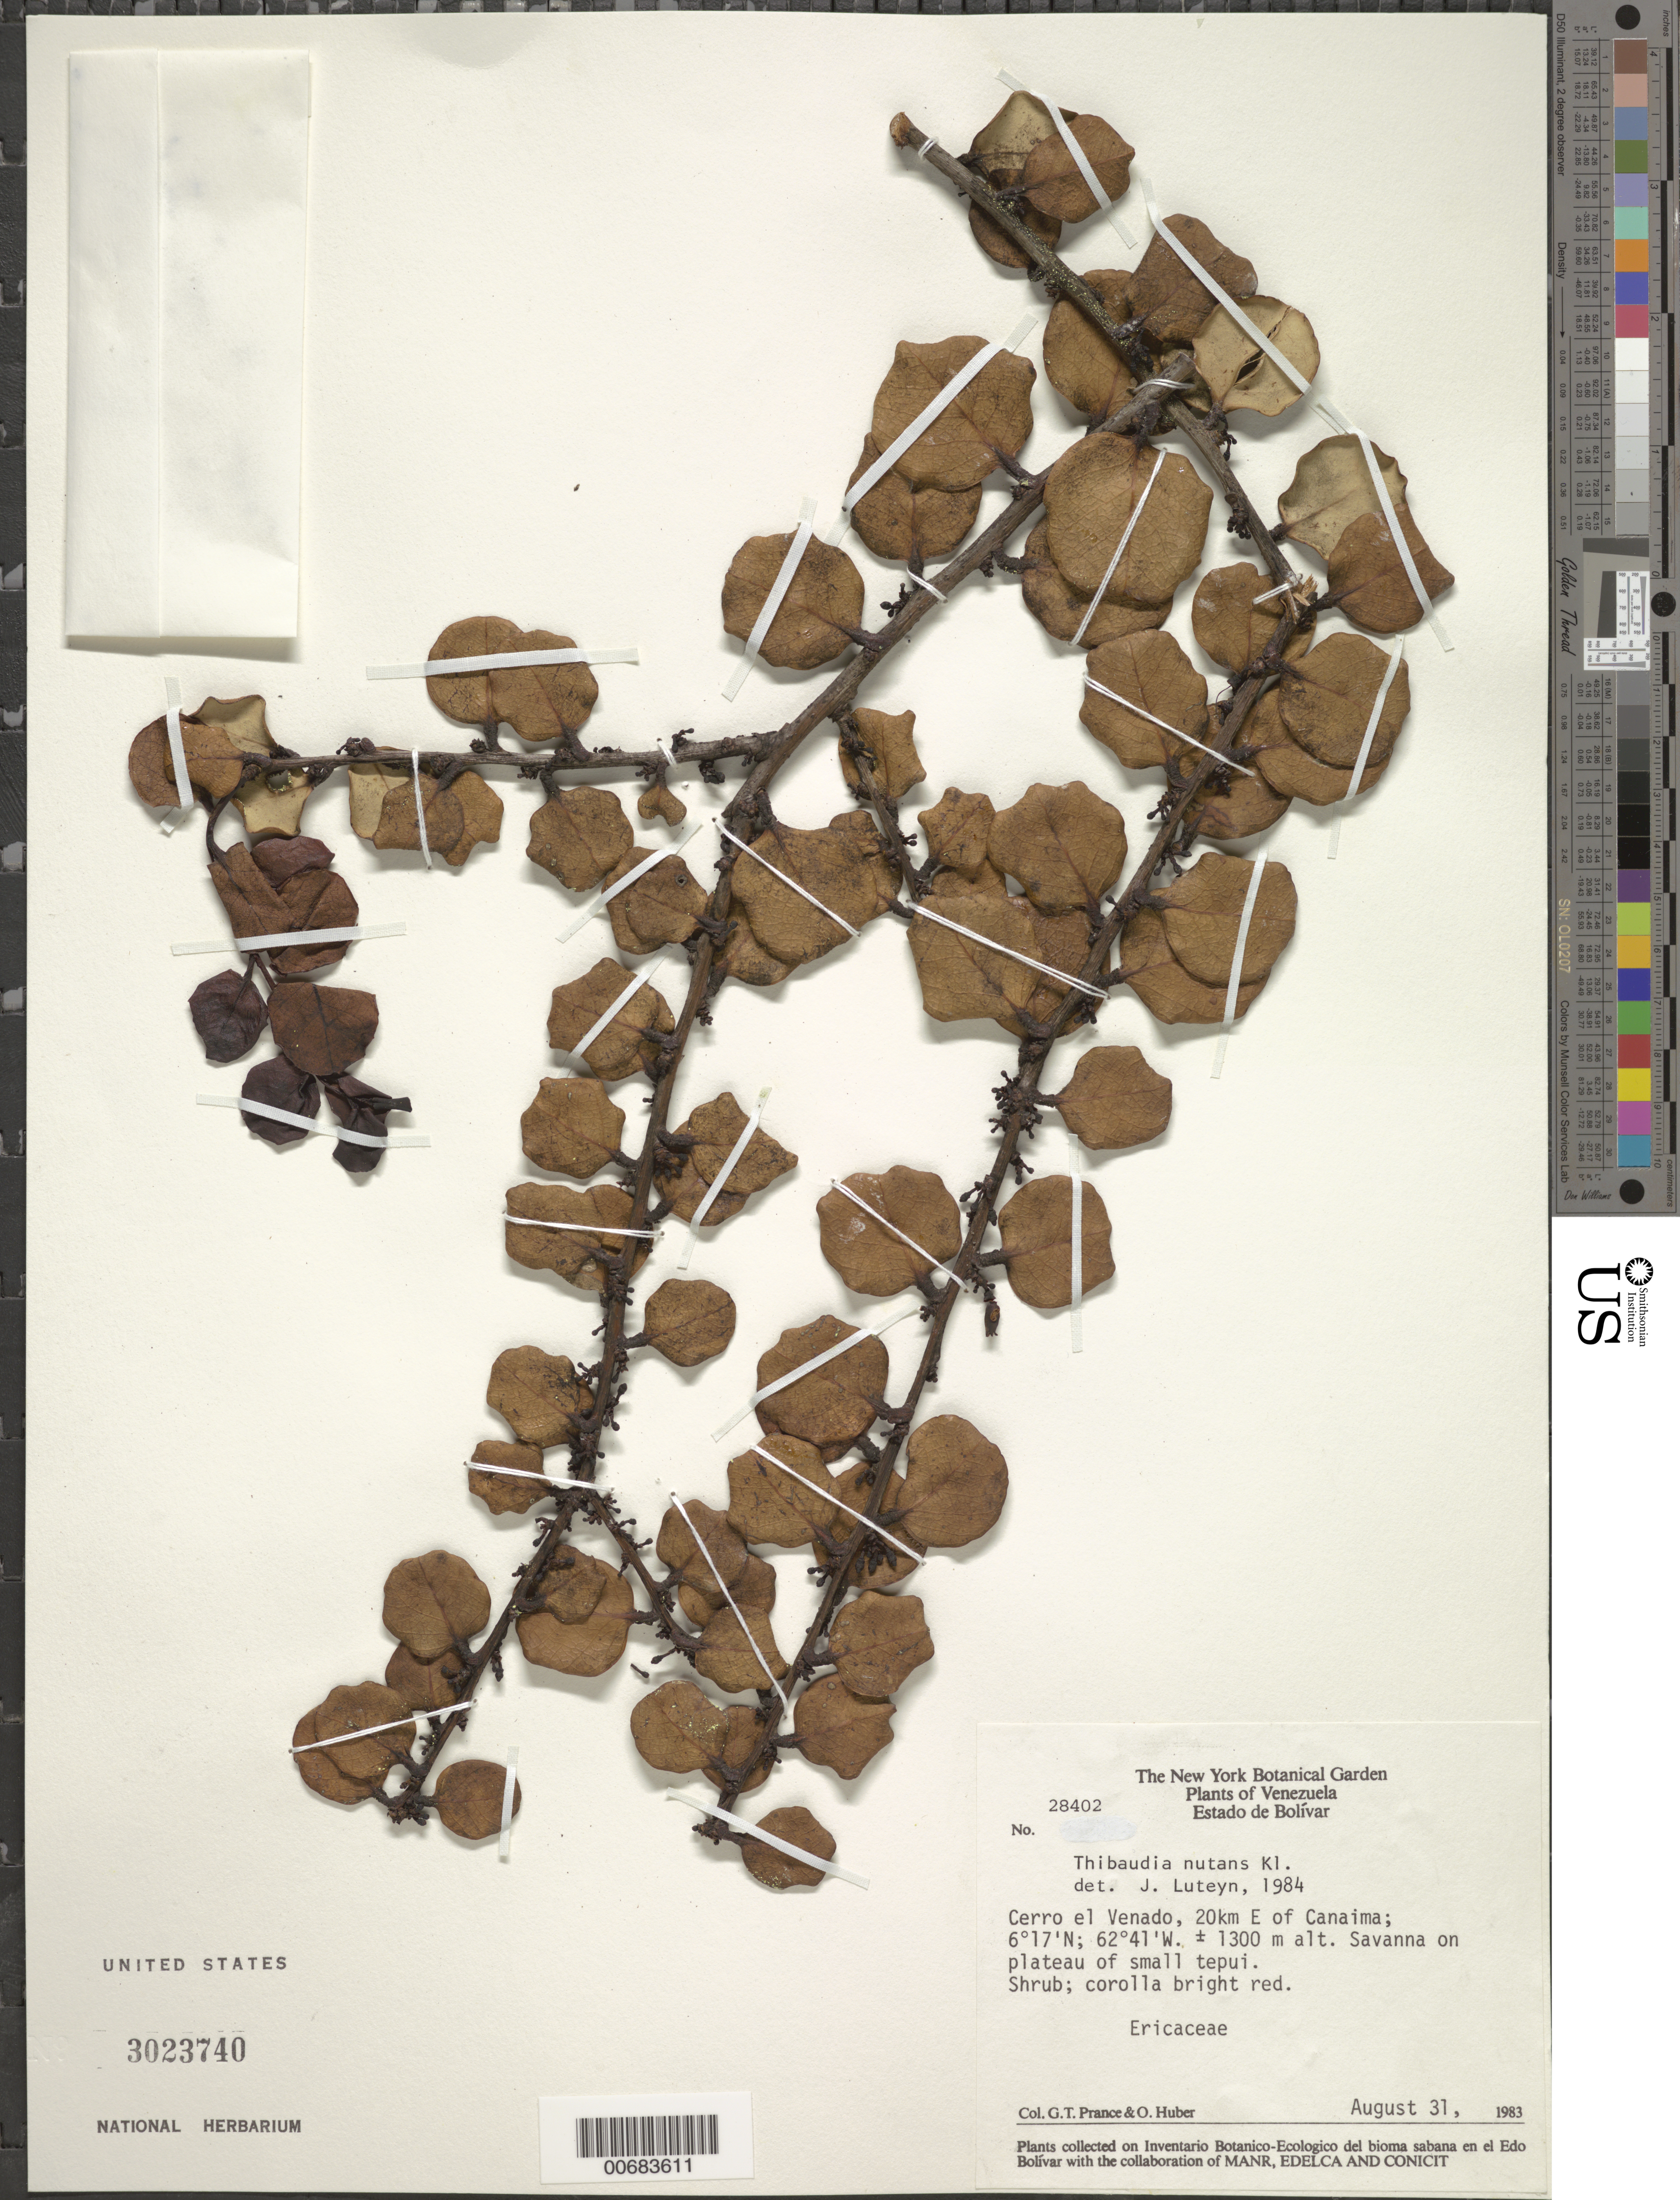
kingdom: Plantae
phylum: Tracheophyta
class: Magnoliopsida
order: Ericales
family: Ericaceae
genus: Thibaudia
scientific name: Thibaudia nutans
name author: Klotzsch ex Mansf.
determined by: Luteyn, J. L.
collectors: G. T. Prance & O. Huber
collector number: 28402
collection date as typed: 31-Aug-83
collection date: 1983-08-31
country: Venezuela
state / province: Bolívar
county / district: Piar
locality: Cerro el Venado, 20 km E of Canaima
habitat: Savanna on plateau of small tepui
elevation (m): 1300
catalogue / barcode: US 3023740